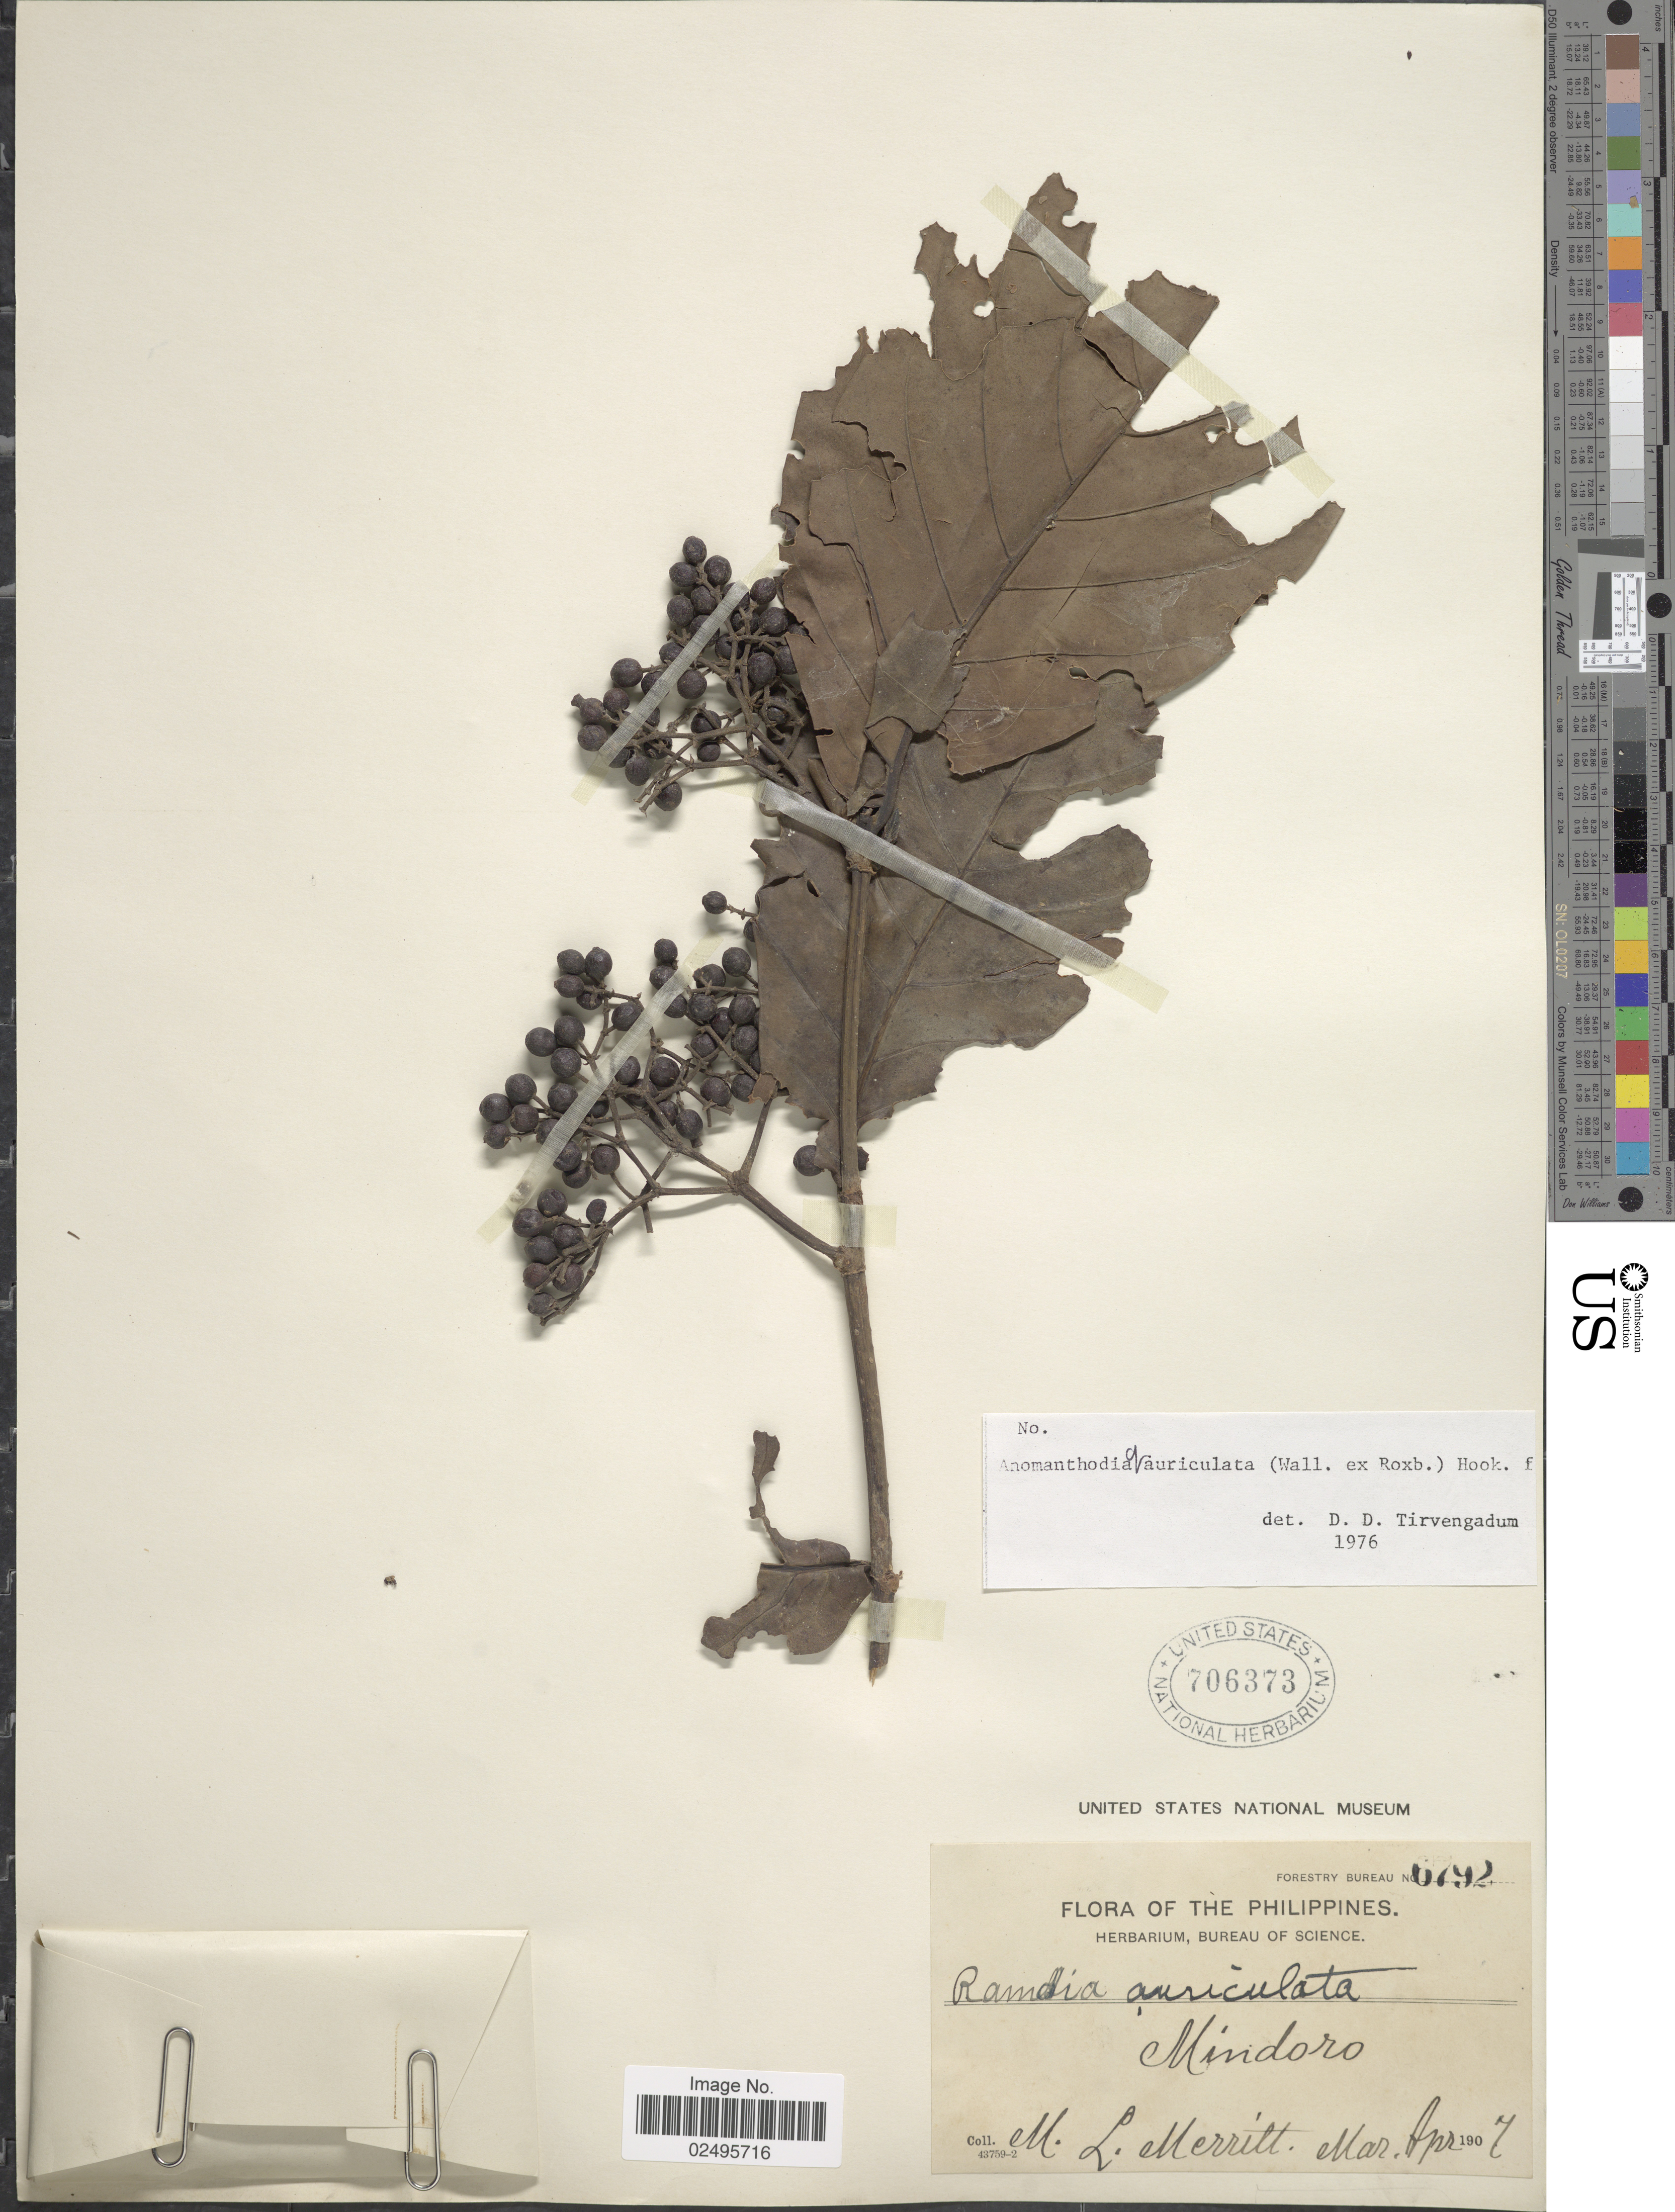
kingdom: Plantae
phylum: Tracheophyta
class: Magnoliopsida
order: Gentianales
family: Rubiaceae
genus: Aidia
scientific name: Aidia auriculata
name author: (Wall.) Ridsdale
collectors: M. L. Merritt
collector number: Forestry Bureau 6792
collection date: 1907-03/1907-04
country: Philippines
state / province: Mimaropa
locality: Mindoro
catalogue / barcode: US 706373